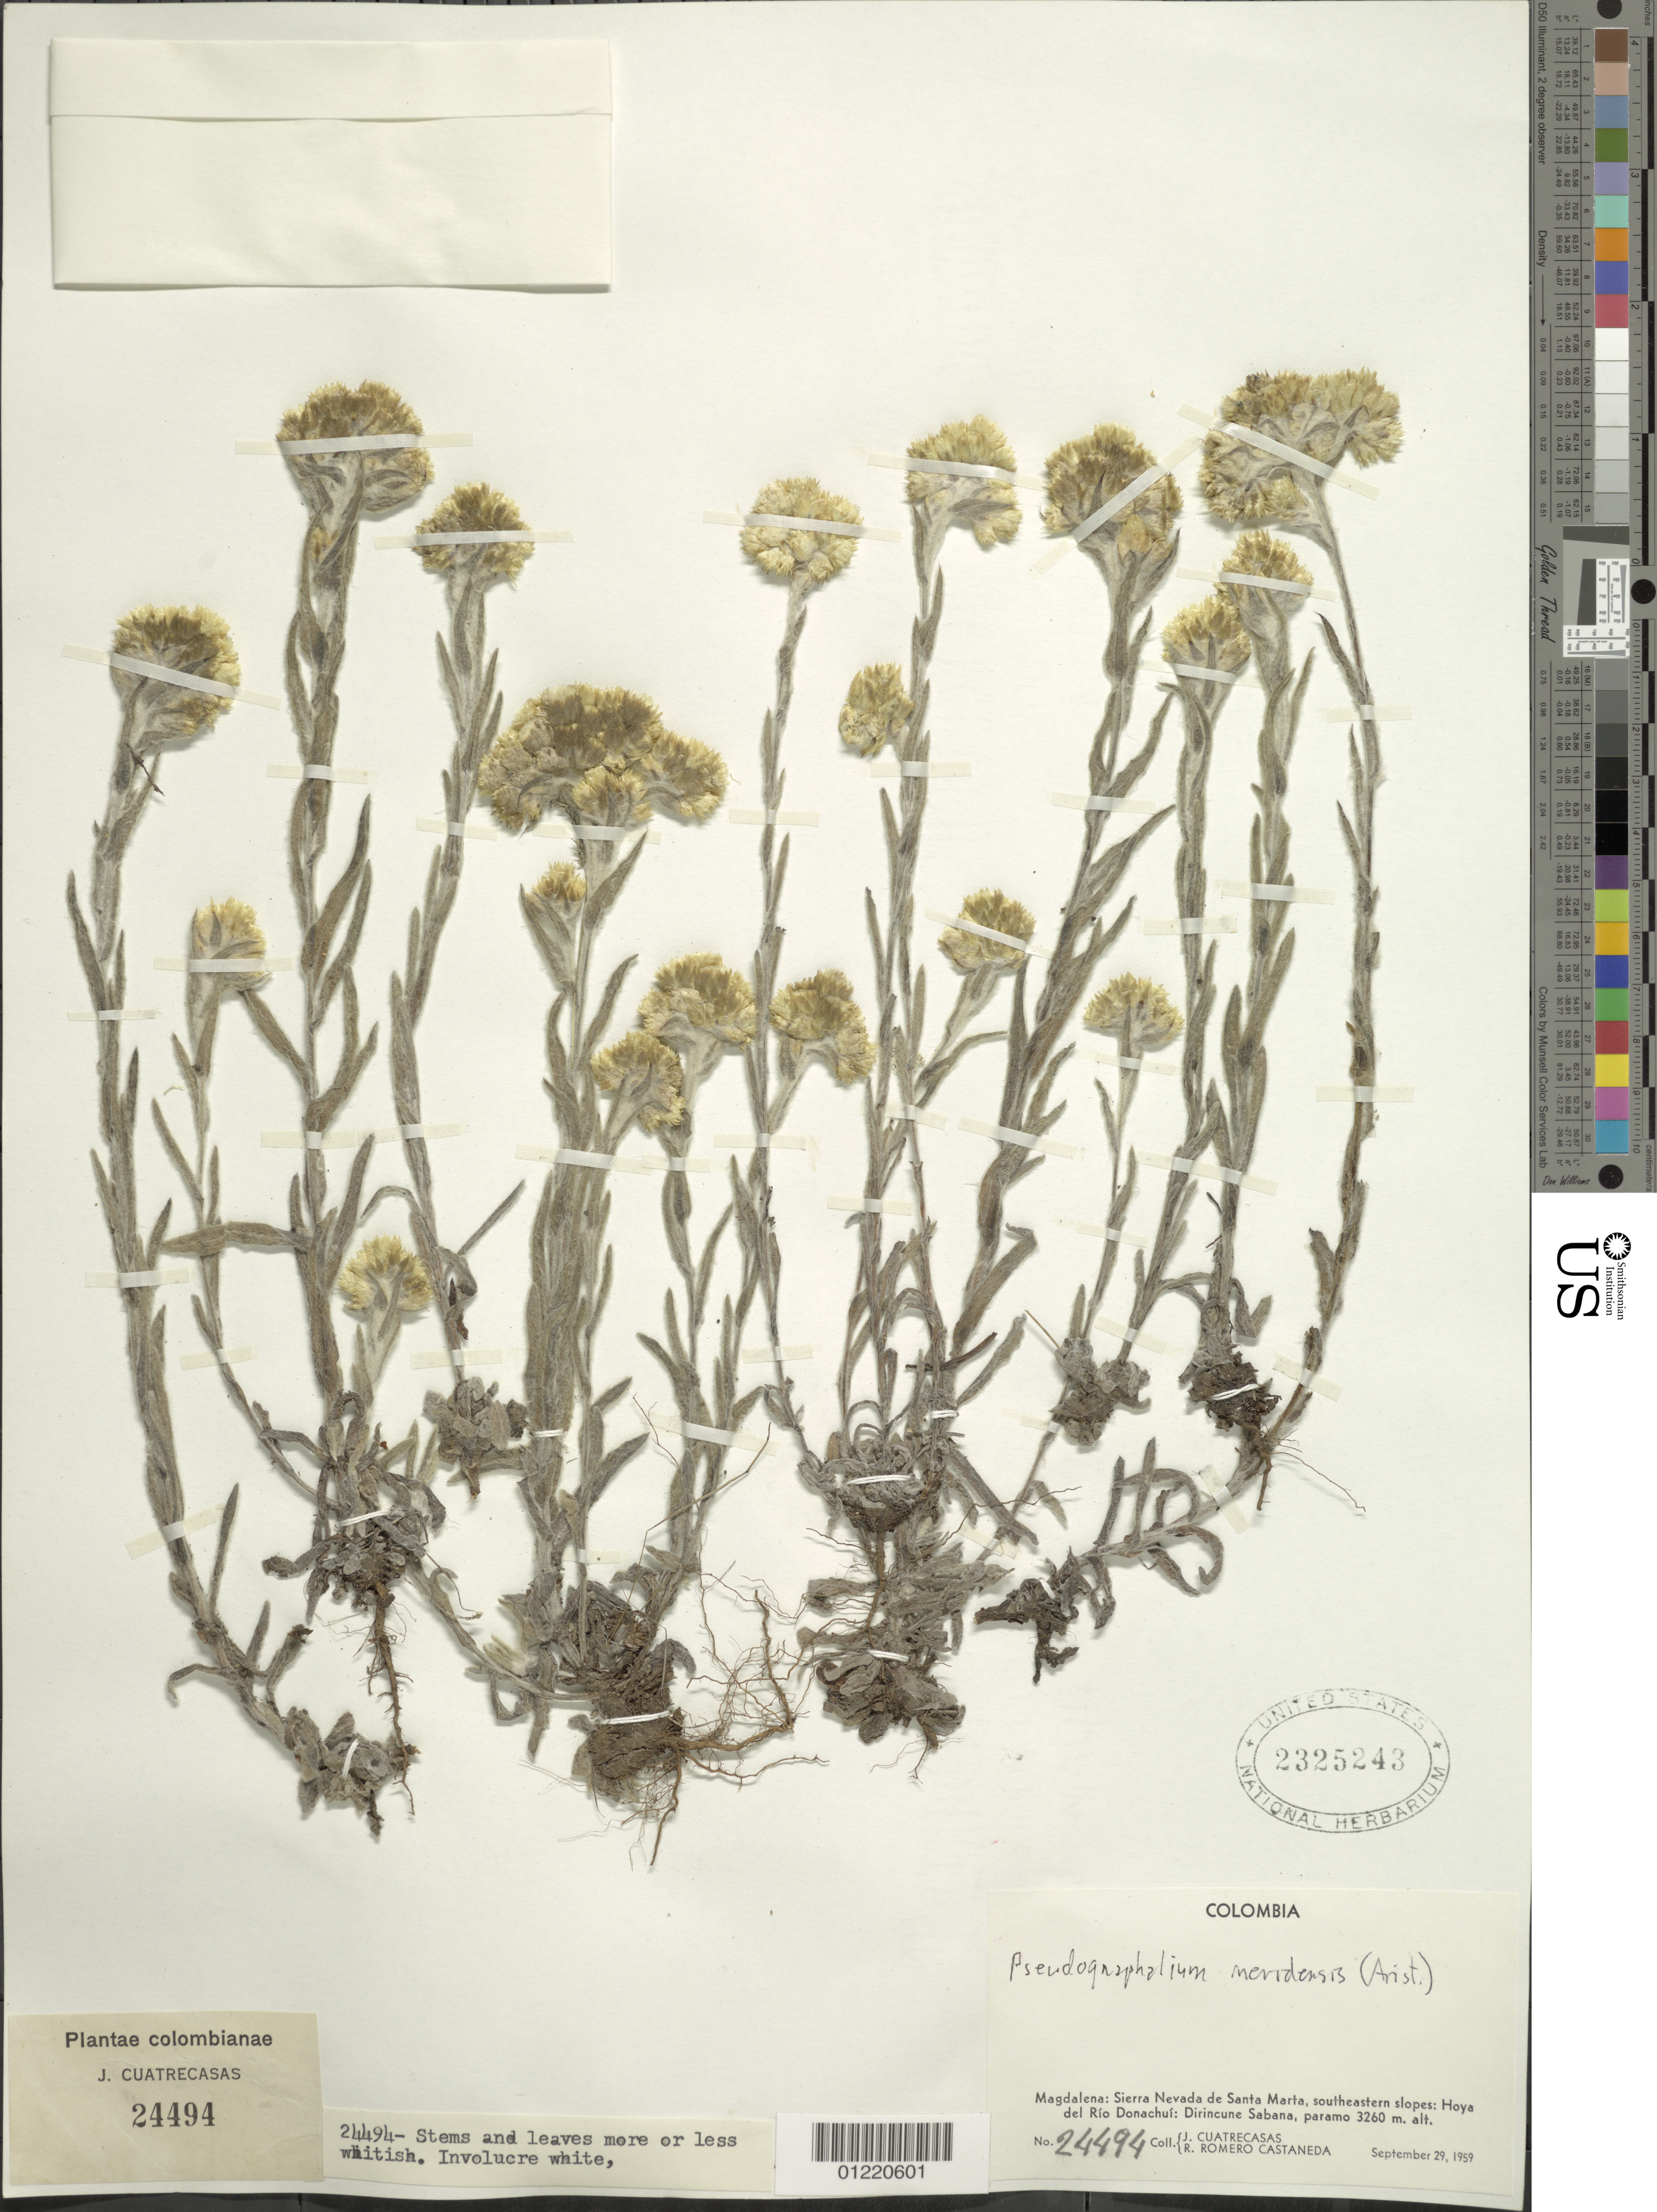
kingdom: Plantae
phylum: Tracheophyta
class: Magnoliopsida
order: Asterales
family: Asteraceae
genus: Pseudognaphalium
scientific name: Pseudognaphalium meridensis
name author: (Aristeg.)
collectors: J. Cuatrecasas & R. Romero Castañeda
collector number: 24494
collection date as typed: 29 Sep 1959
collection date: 1959-09-29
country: Colombia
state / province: Magdalena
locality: Sierra Nevada de Santa Marta, southeastern slopes: Hoya de Río Donachuí: Dirincune Sabana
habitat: Paramo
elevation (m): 3260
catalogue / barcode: US 2325243